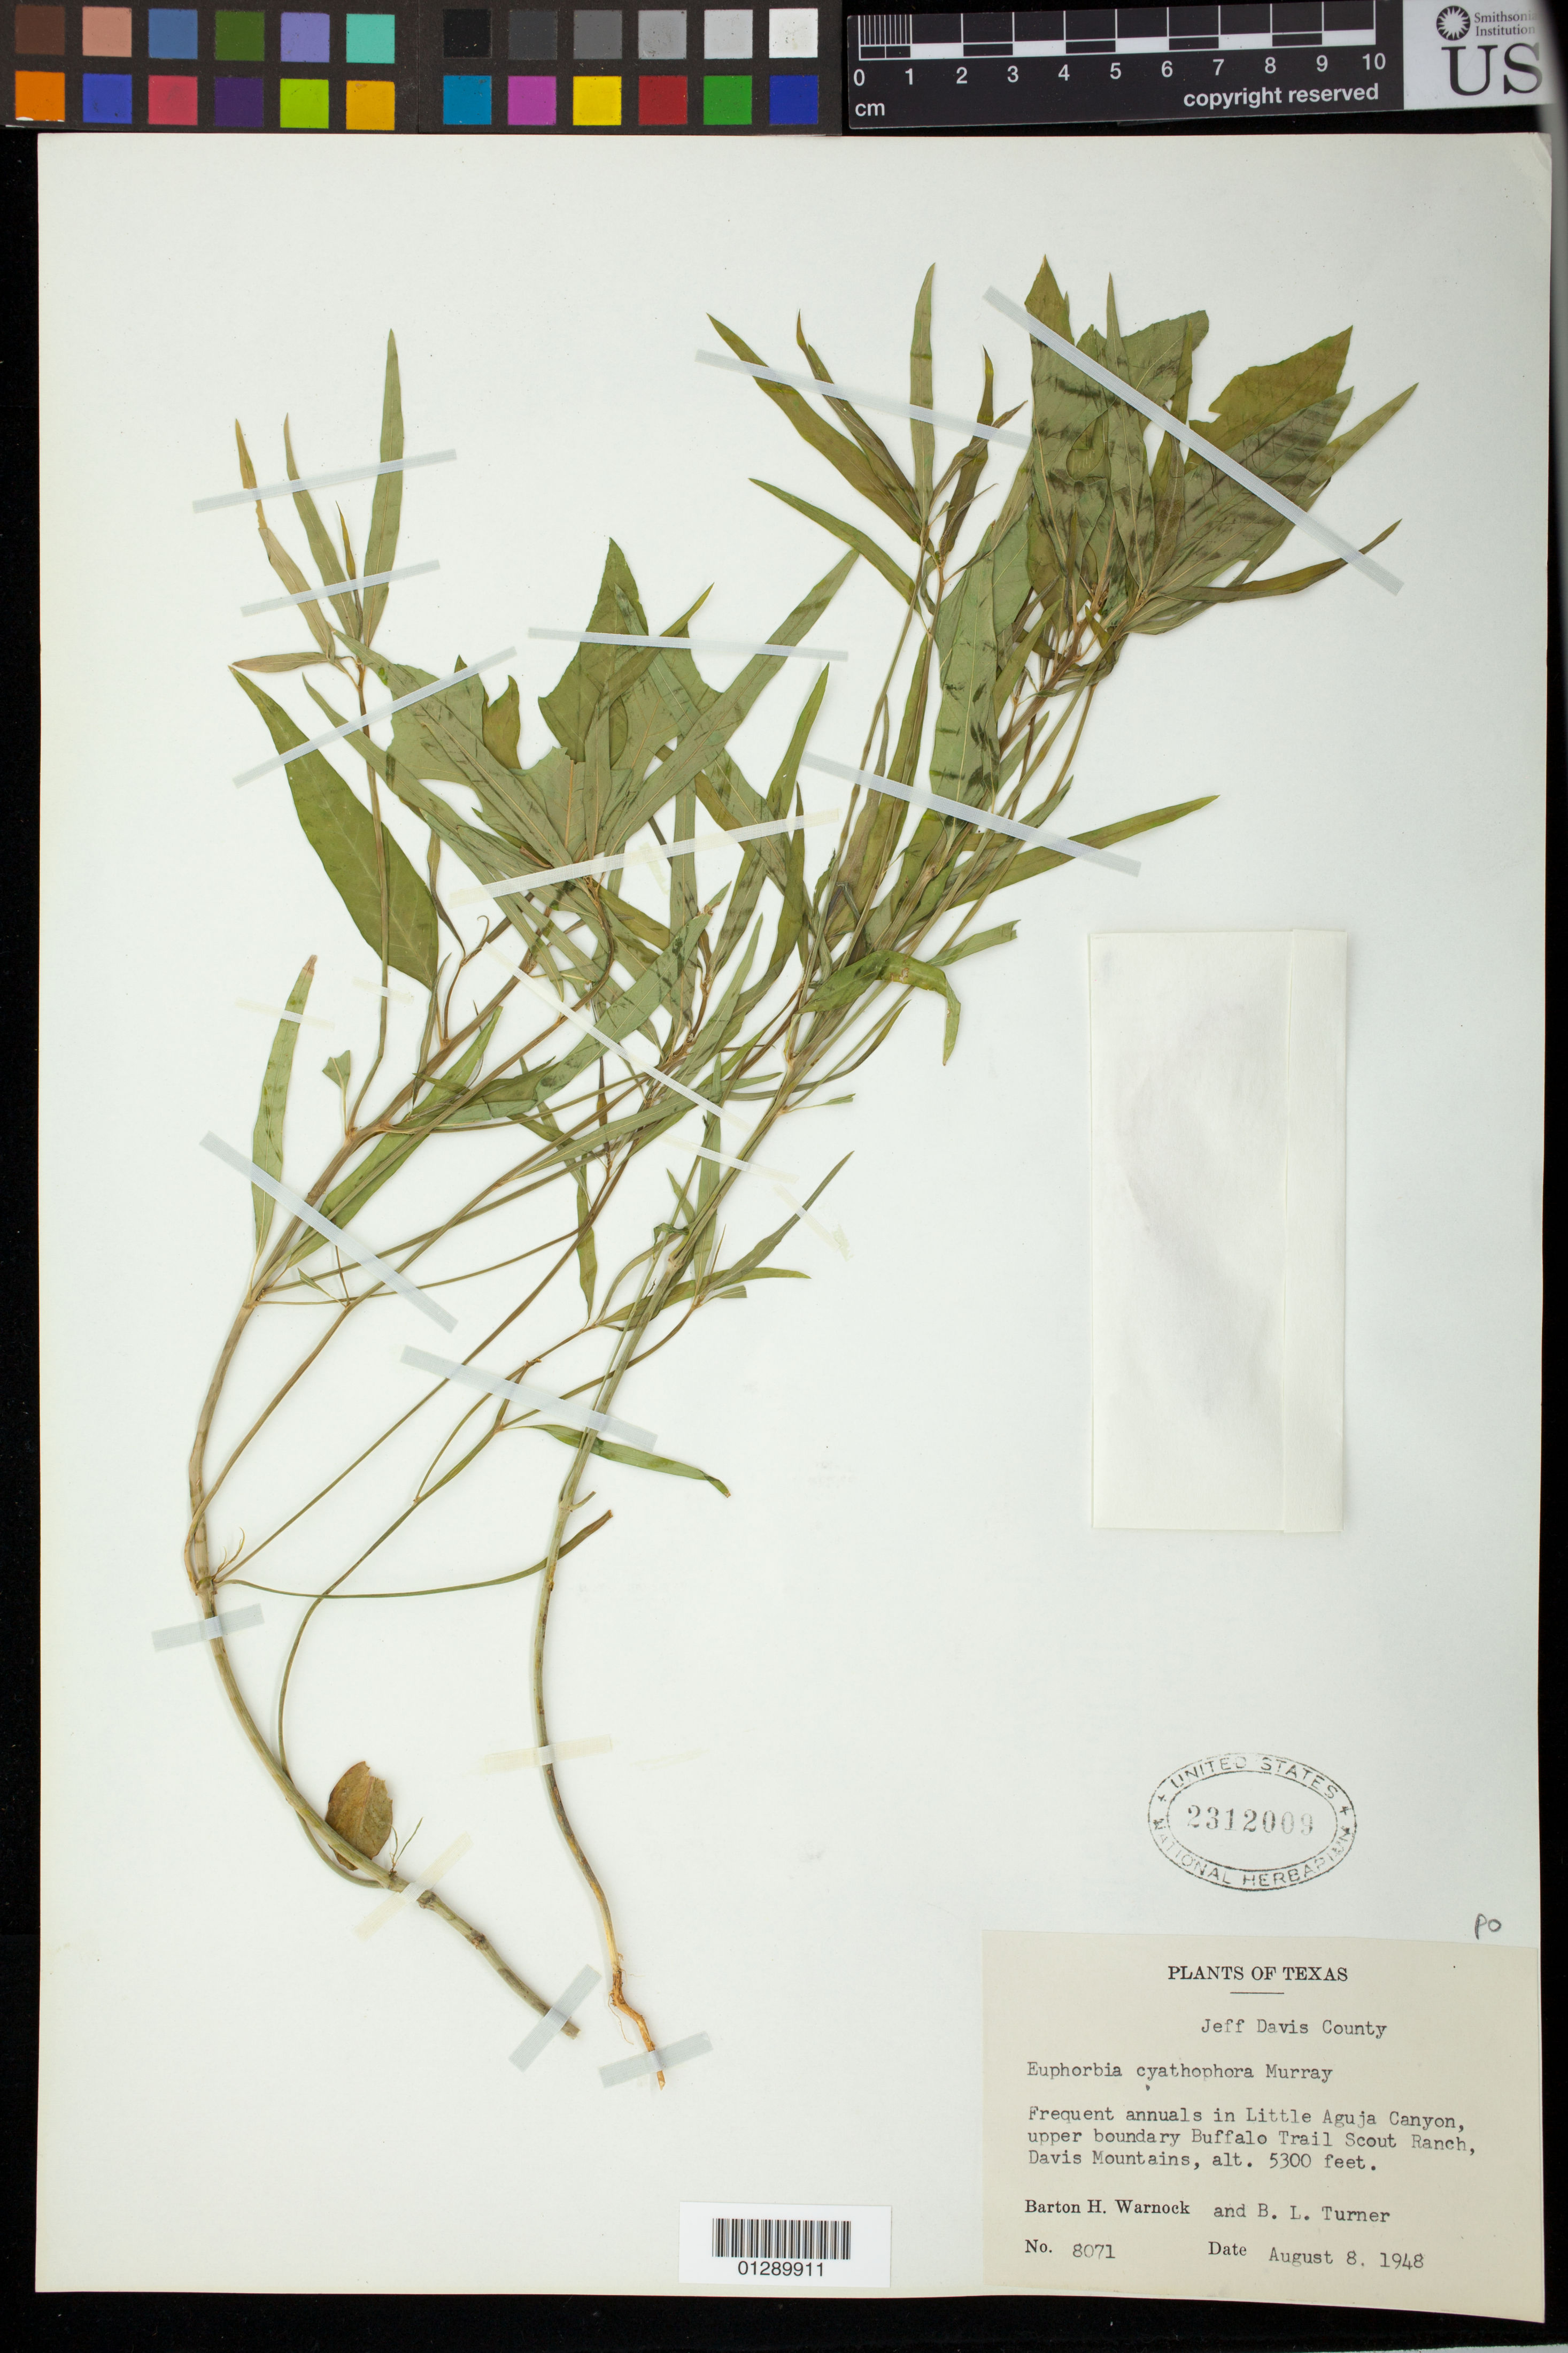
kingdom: Plantae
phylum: Tracheophyta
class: Magnoliopsida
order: Malpighiales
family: Euphorbiaceae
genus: Euphorbia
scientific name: Euphorbia heterophylla var. cyathophora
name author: (Murr.) Griseb.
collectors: B. H. Warnock & B. L. Turner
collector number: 8071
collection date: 1948-08-08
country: United States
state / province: Texas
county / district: Jeff Davis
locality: Little Aguja Canyon, upper boundary Buffalo Trail Scout Ranch, Davis Mountains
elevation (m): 1615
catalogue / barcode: US 2312009